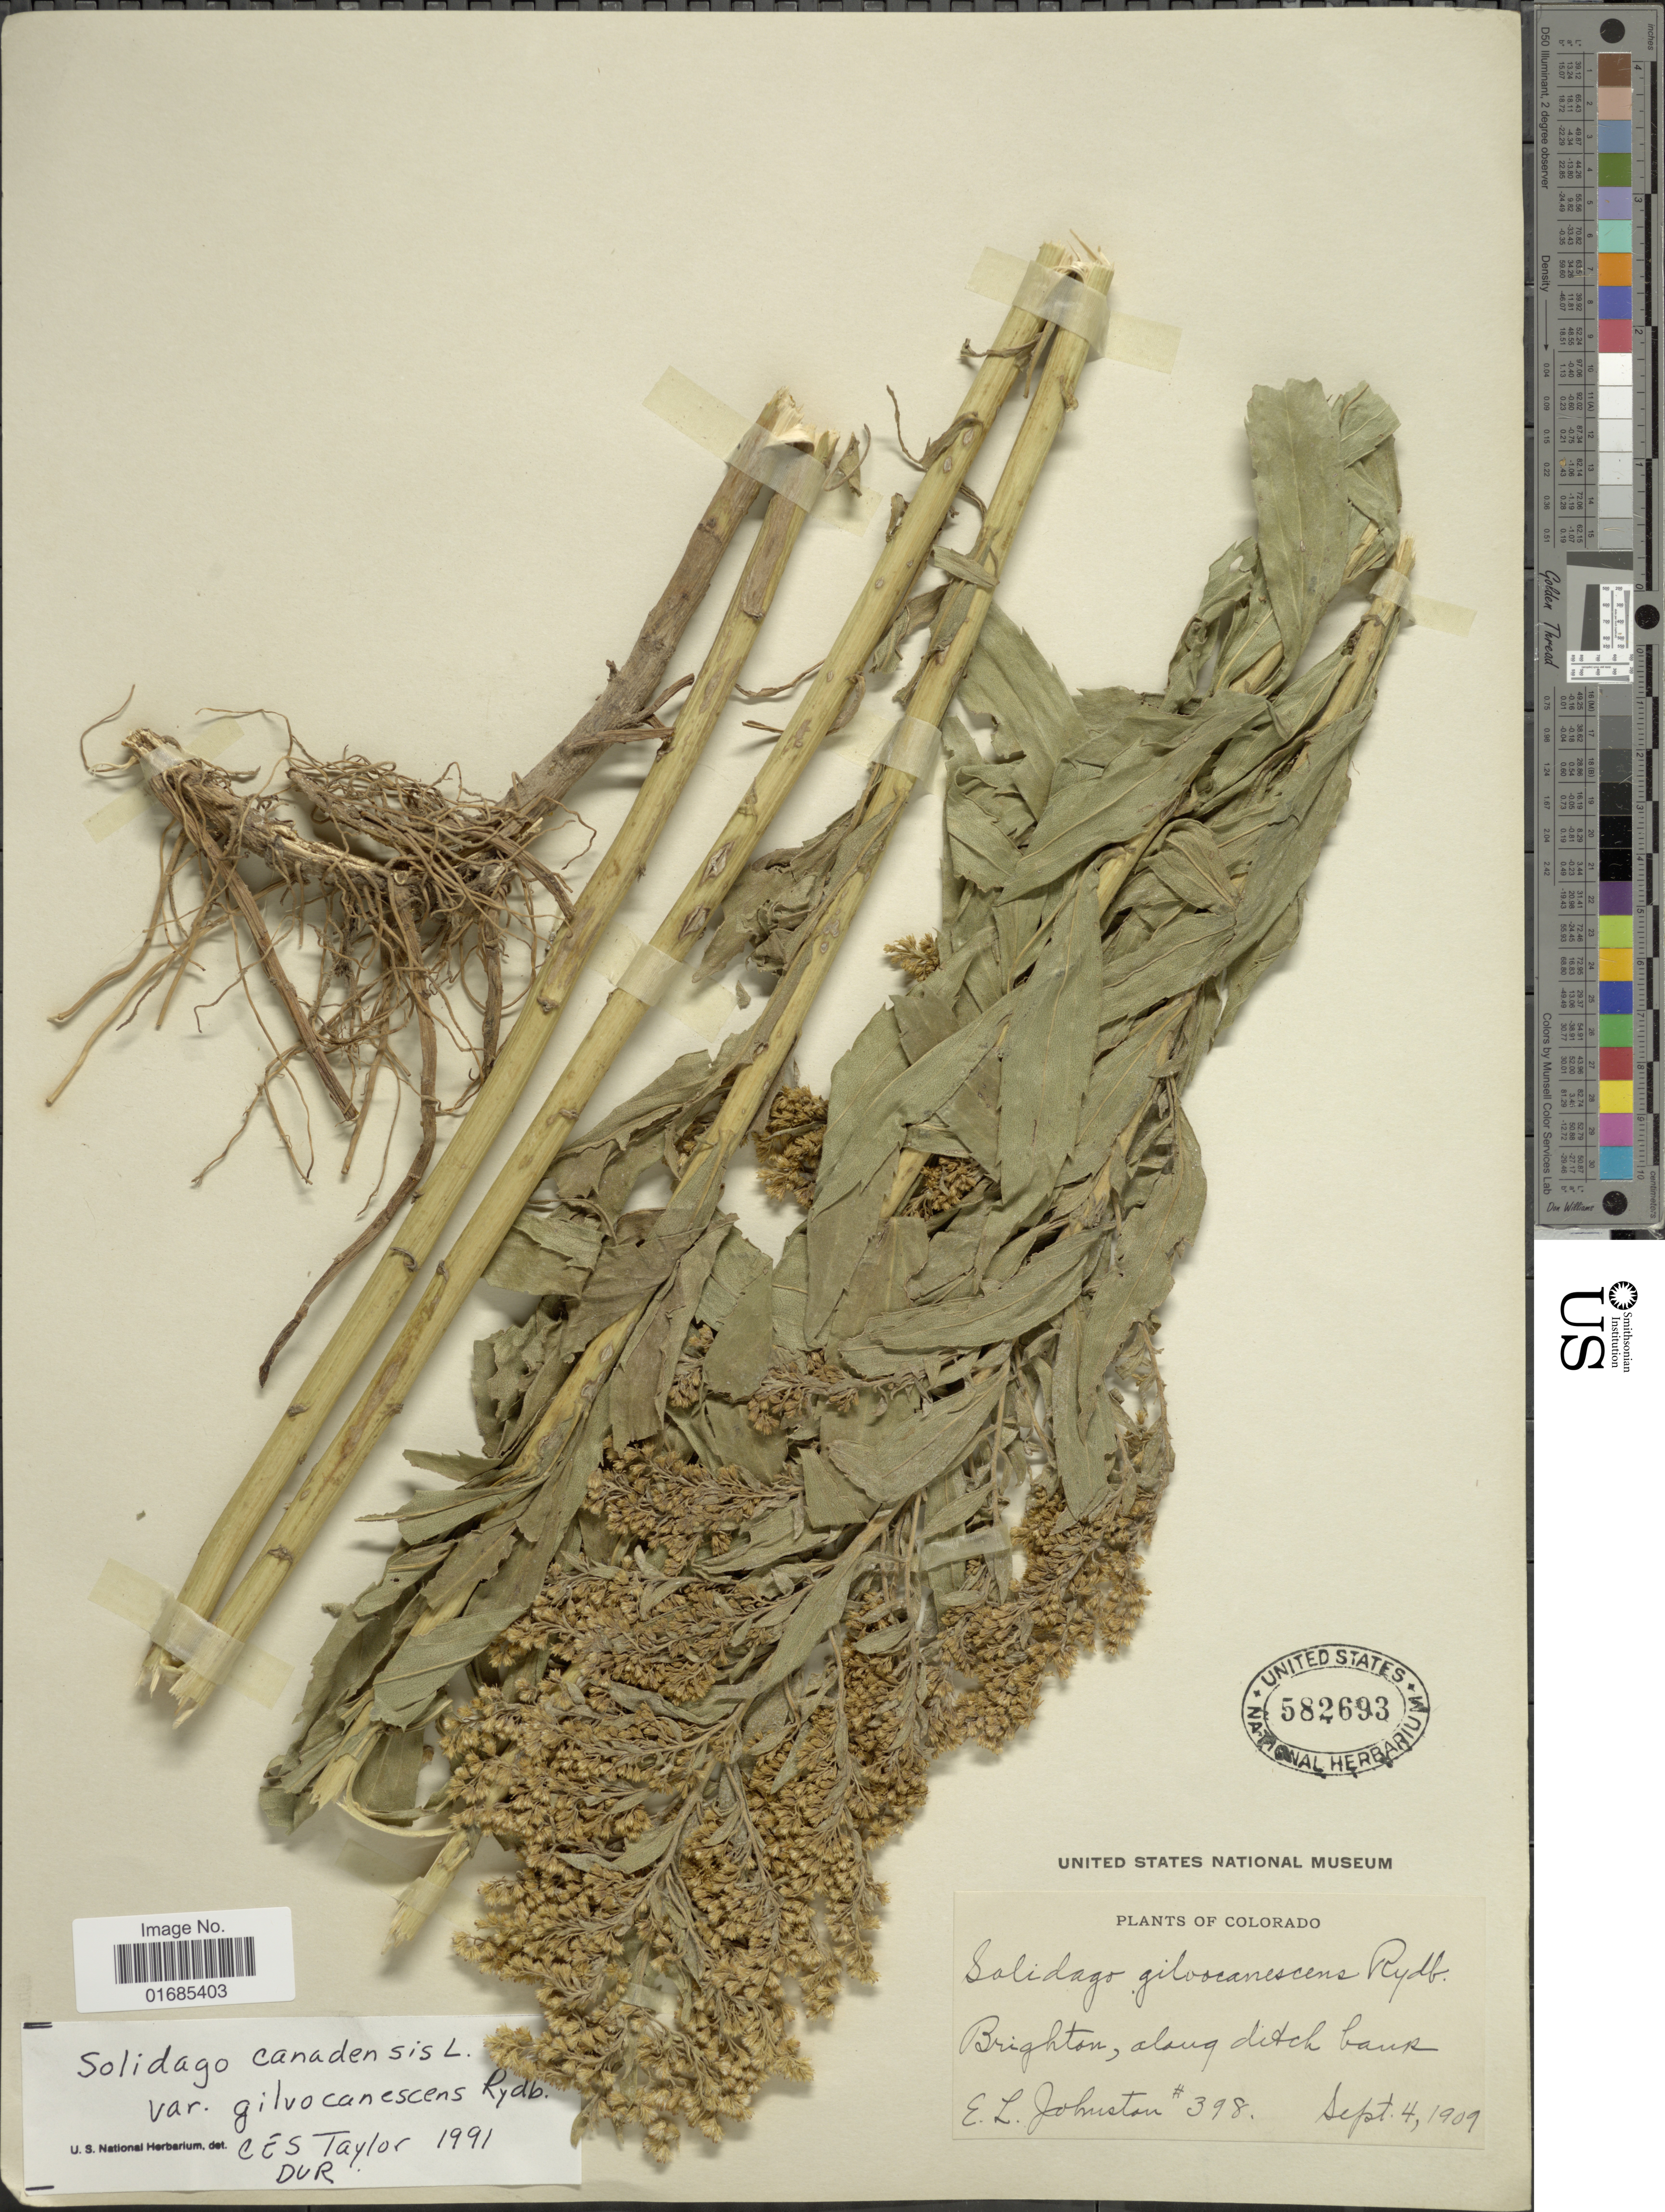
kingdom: Plantae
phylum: Tracheophyta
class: Magnoliopsida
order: Asterales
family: Asteraceae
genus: Solidago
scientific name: Solidago canadensis var. gilvocanescens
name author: Rydb.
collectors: E. L. Johnston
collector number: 398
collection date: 1909-09-04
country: United States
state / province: Colorado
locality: Brighton, along ditch banks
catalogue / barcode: US 582693